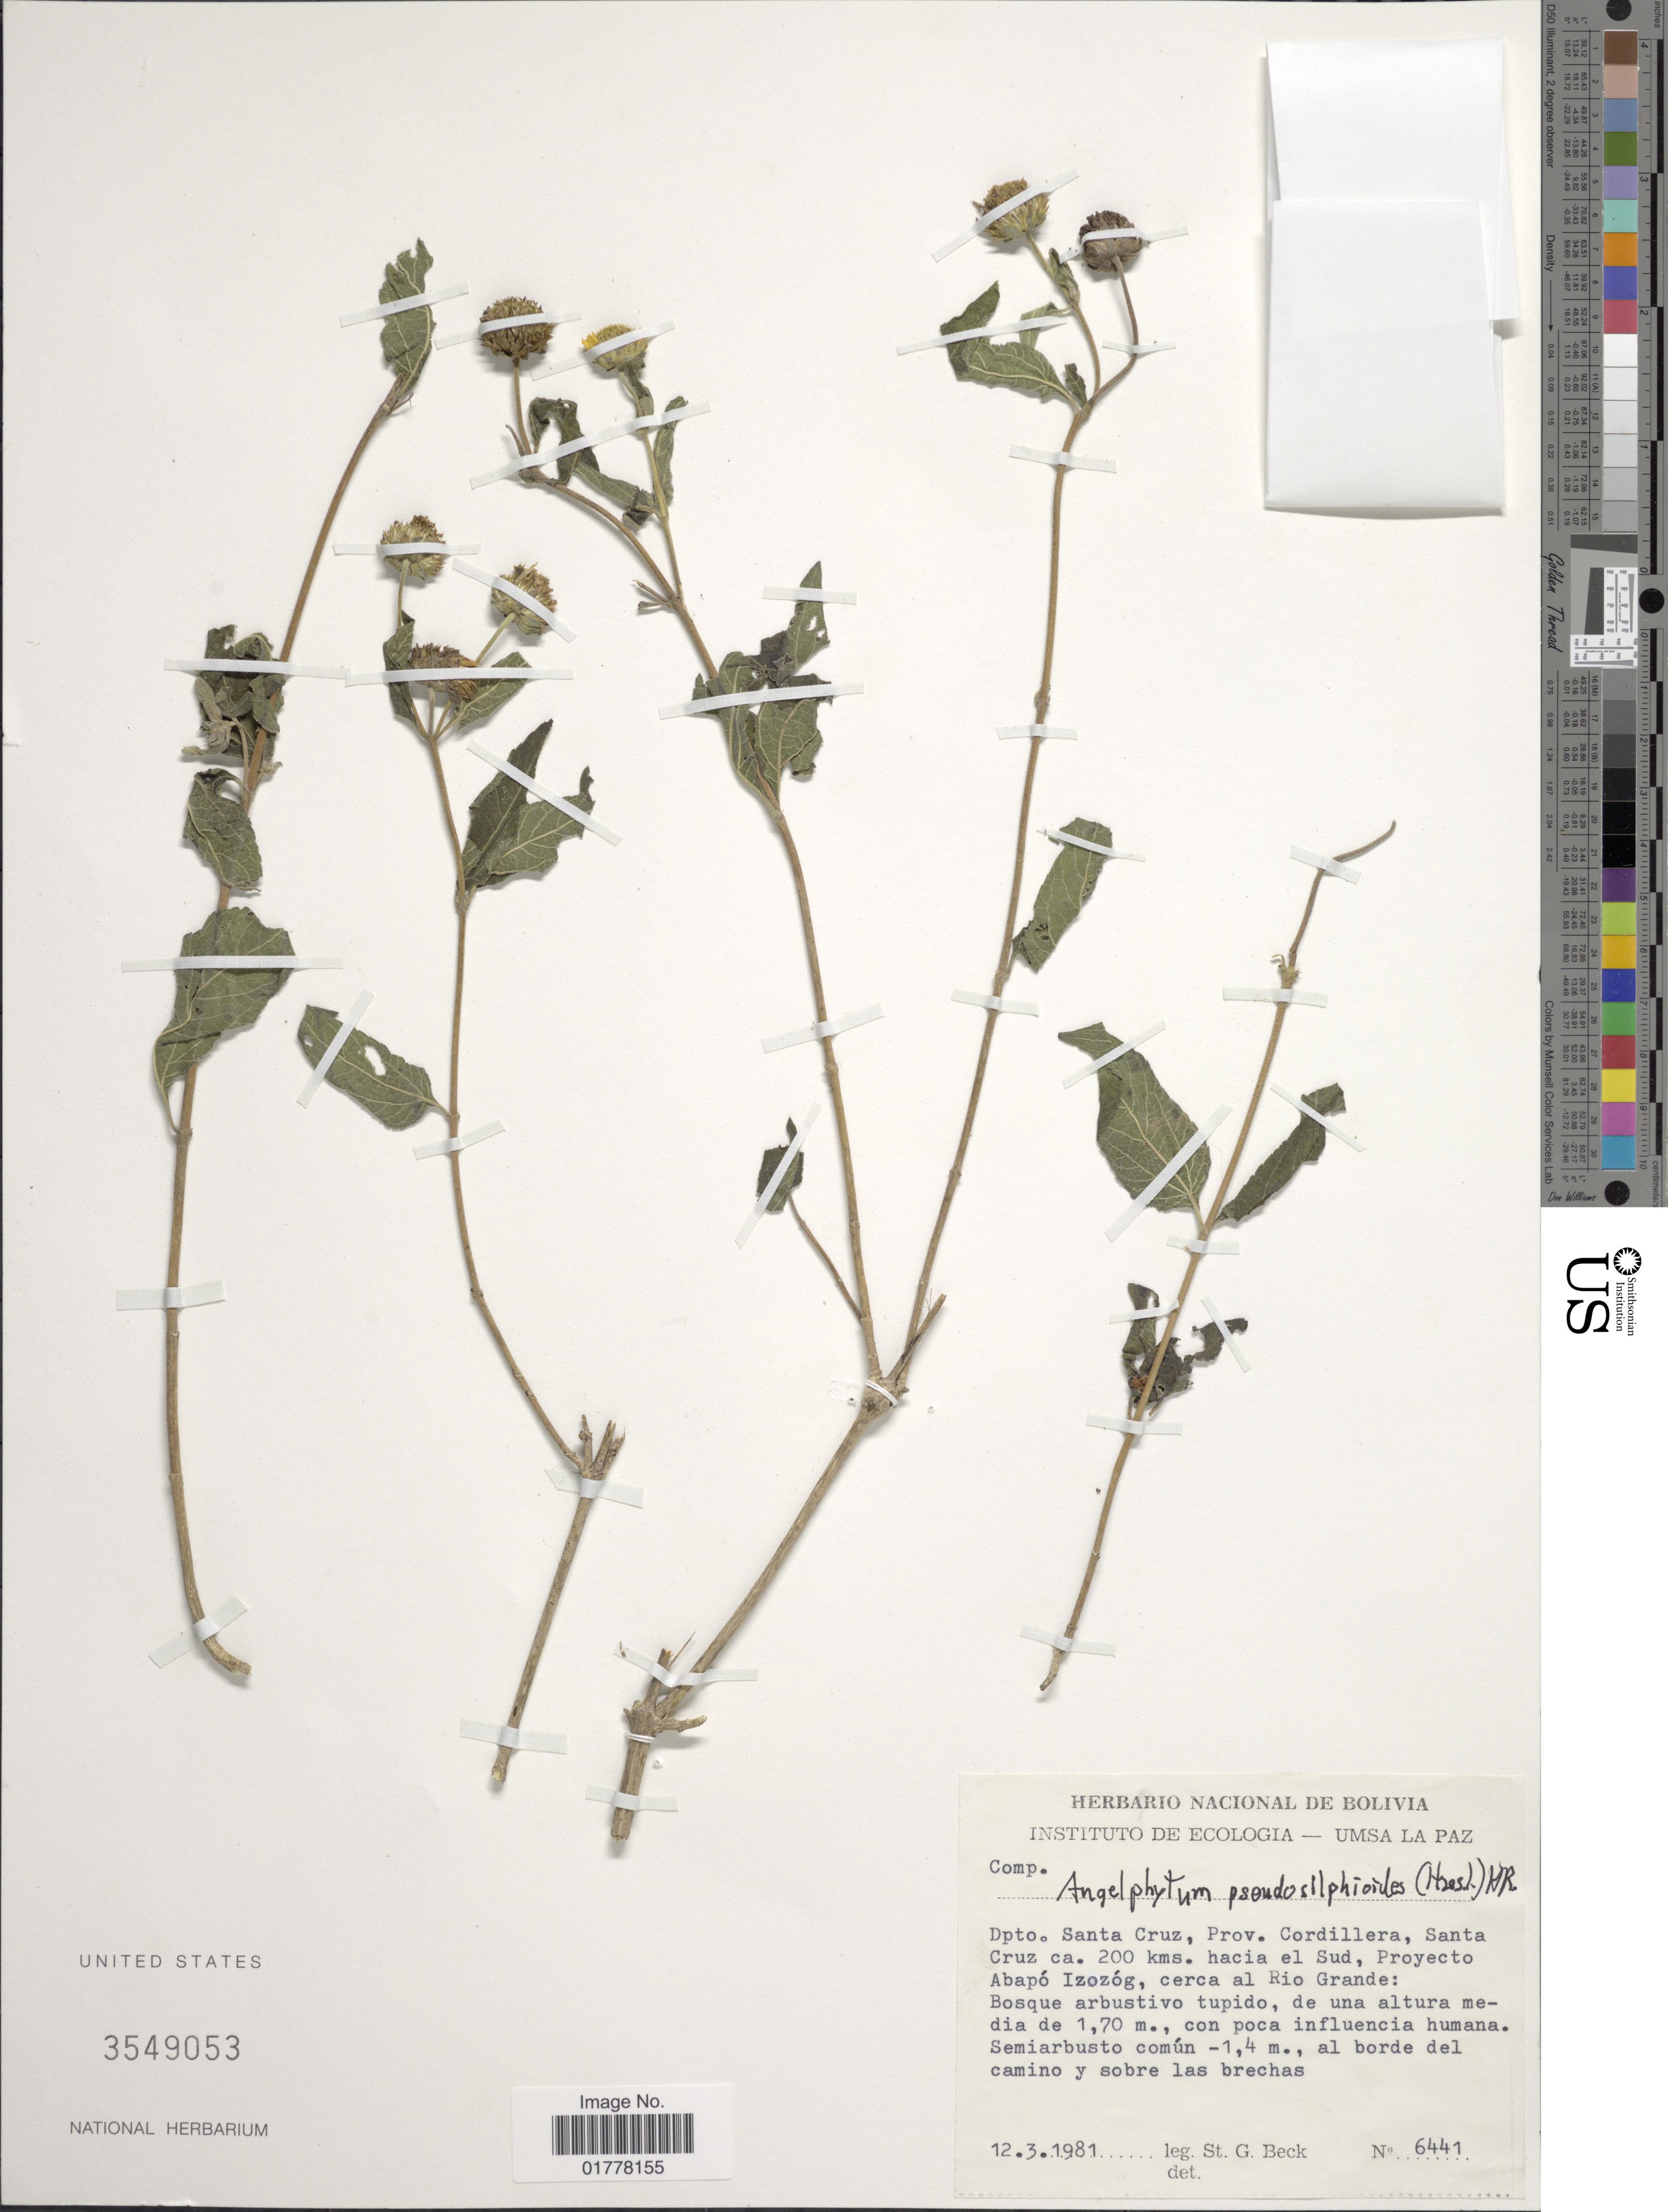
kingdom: Plantae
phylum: Tracheophyta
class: Magnoliopsida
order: Asterales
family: Asteraceae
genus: Angelphytum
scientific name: Angelphytum pseudosilphoides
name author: (Hassl.) H. Rob.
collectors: S. G. Beck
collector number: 6441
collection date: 1981-03-12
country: Bolivia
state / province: Santa Cruz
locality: Dpto. Santa Cruz, Prov. Cordillera, Santa Cruz ca. 200 kms. hacia el Sud, Proyecto Abapó Izozóg, cerca al Rio Grande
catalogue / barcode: US 3549053